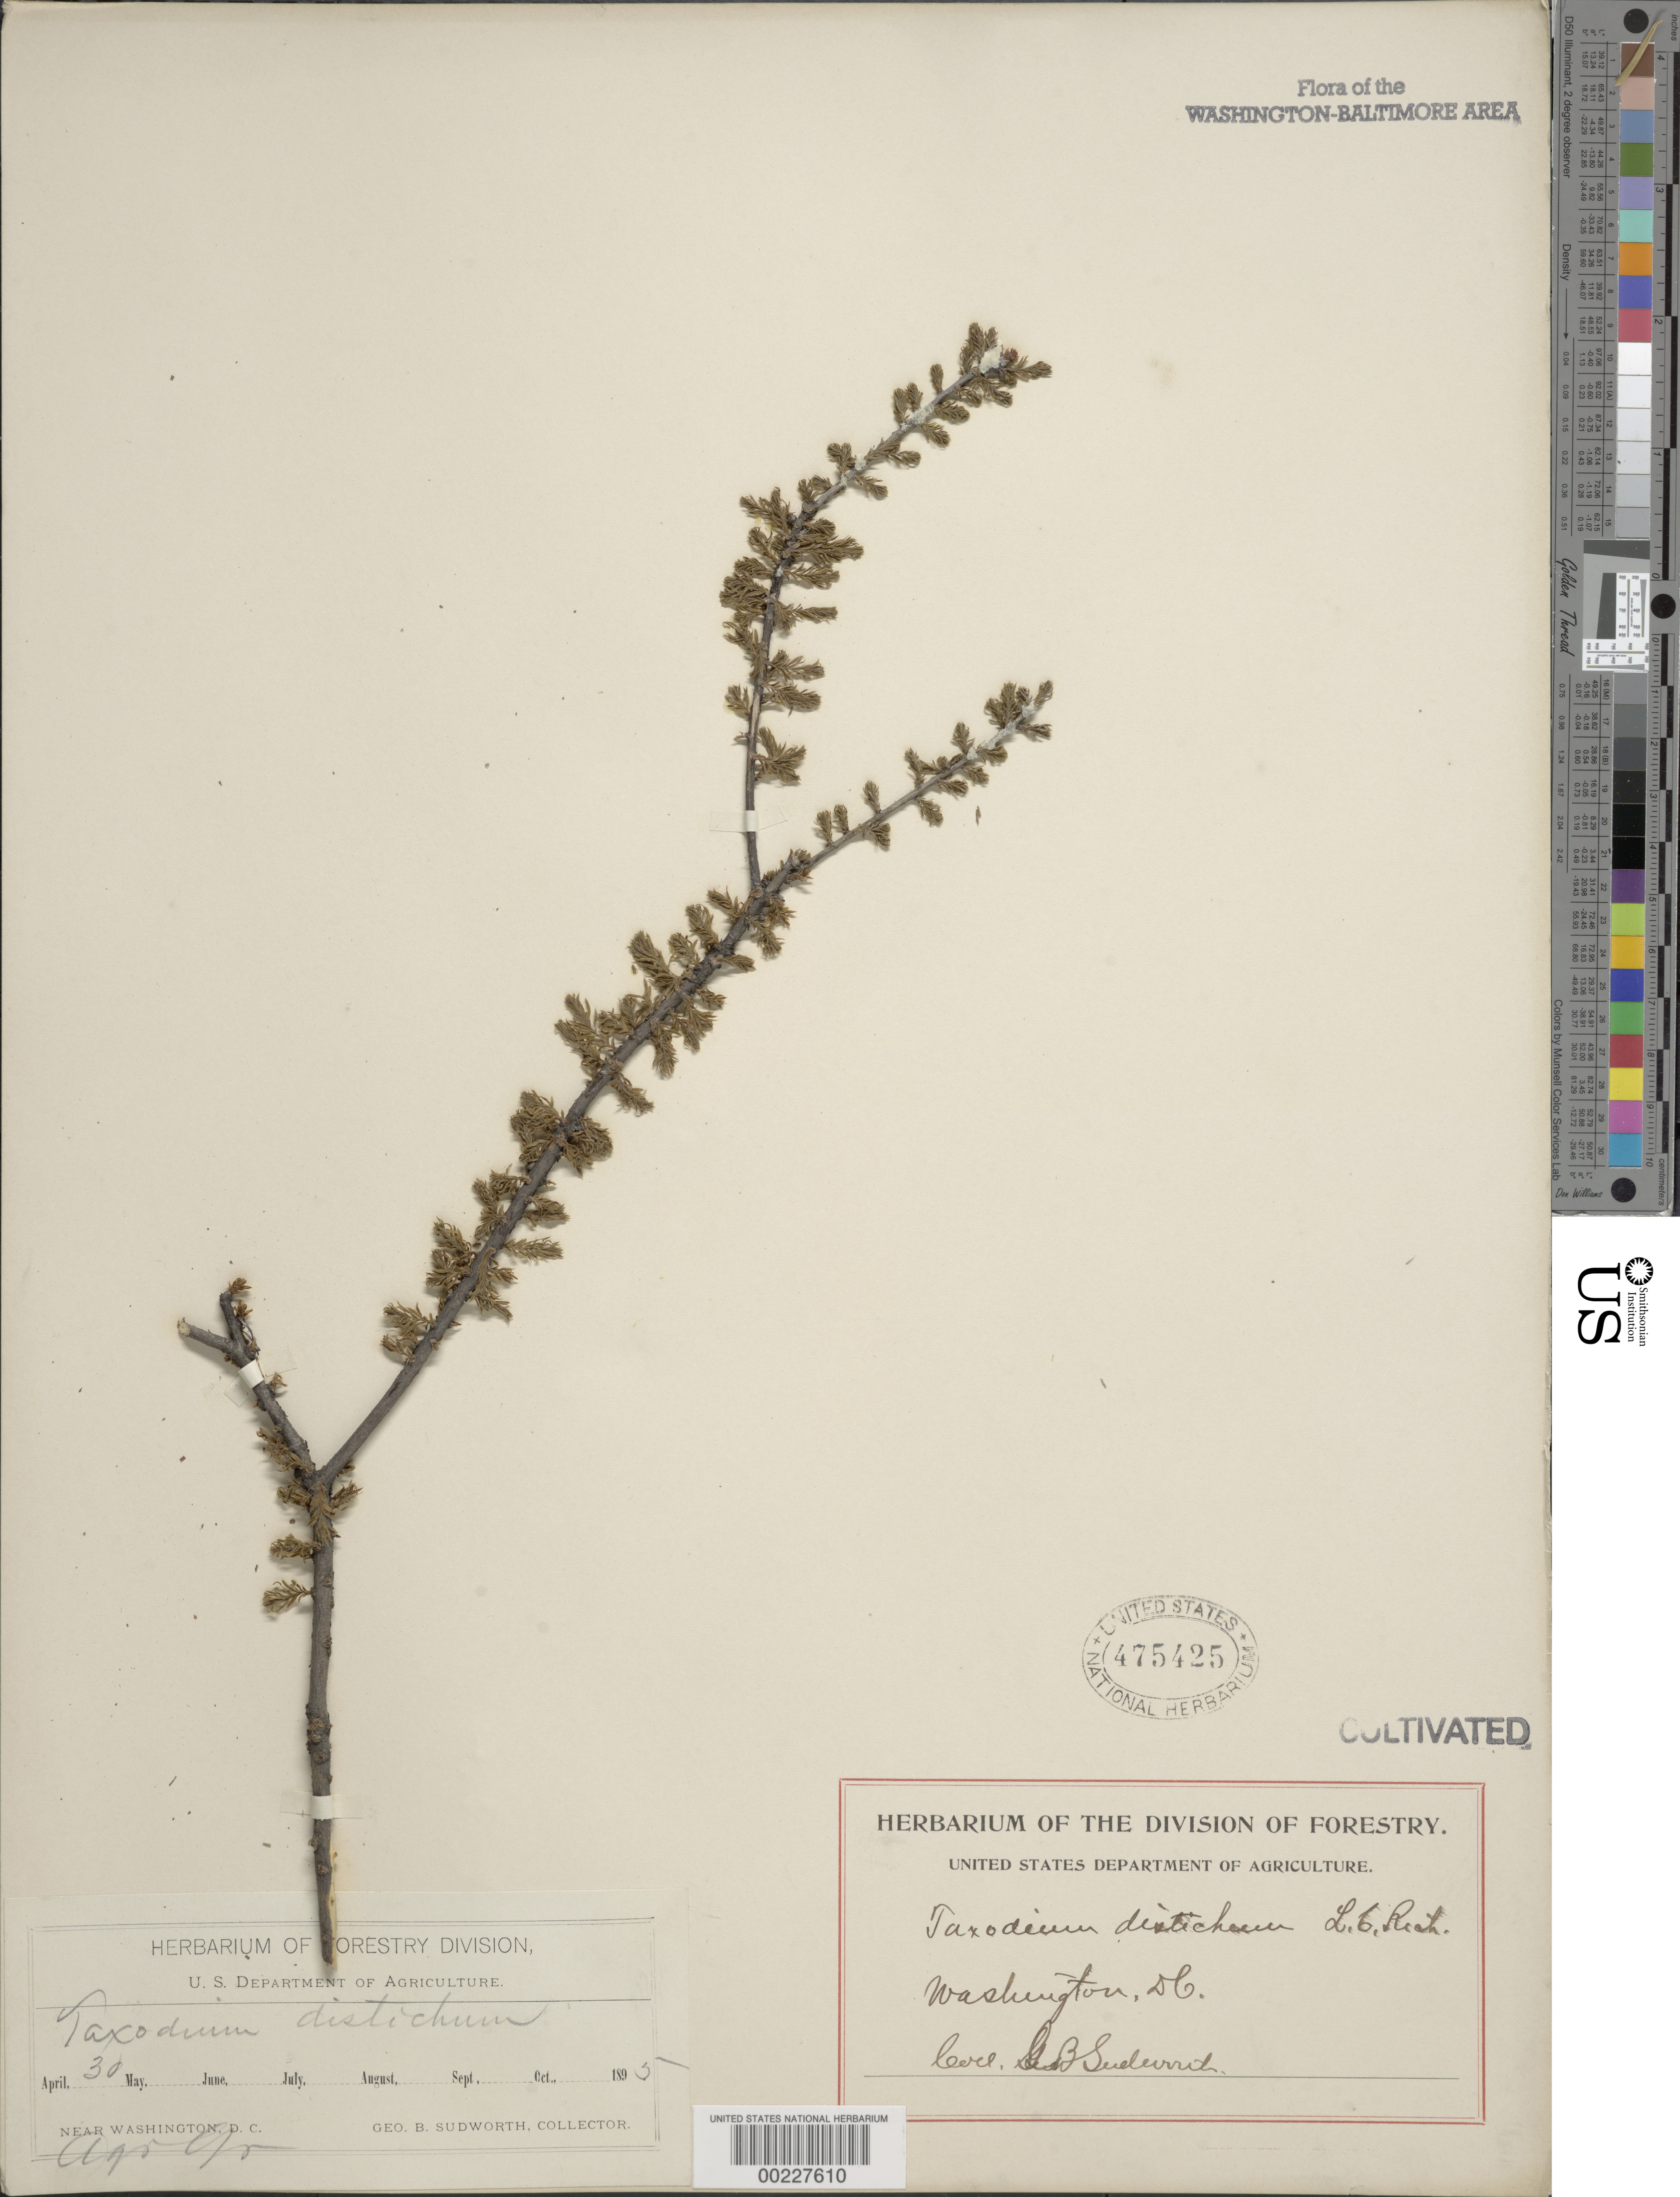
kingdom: Plantae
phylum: Tracheophyta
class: Pinopsida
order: Pinales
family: Cupressaceae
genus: Taxodium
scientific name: Taxodium distichum var. imbricarium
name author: (L.) Rich.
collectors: G. B. Sudworth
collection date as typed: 30 Apr 1895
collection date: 1895-04-30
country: United States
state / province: District of Columbia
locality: Agricultural grounds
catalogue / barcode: US 475425